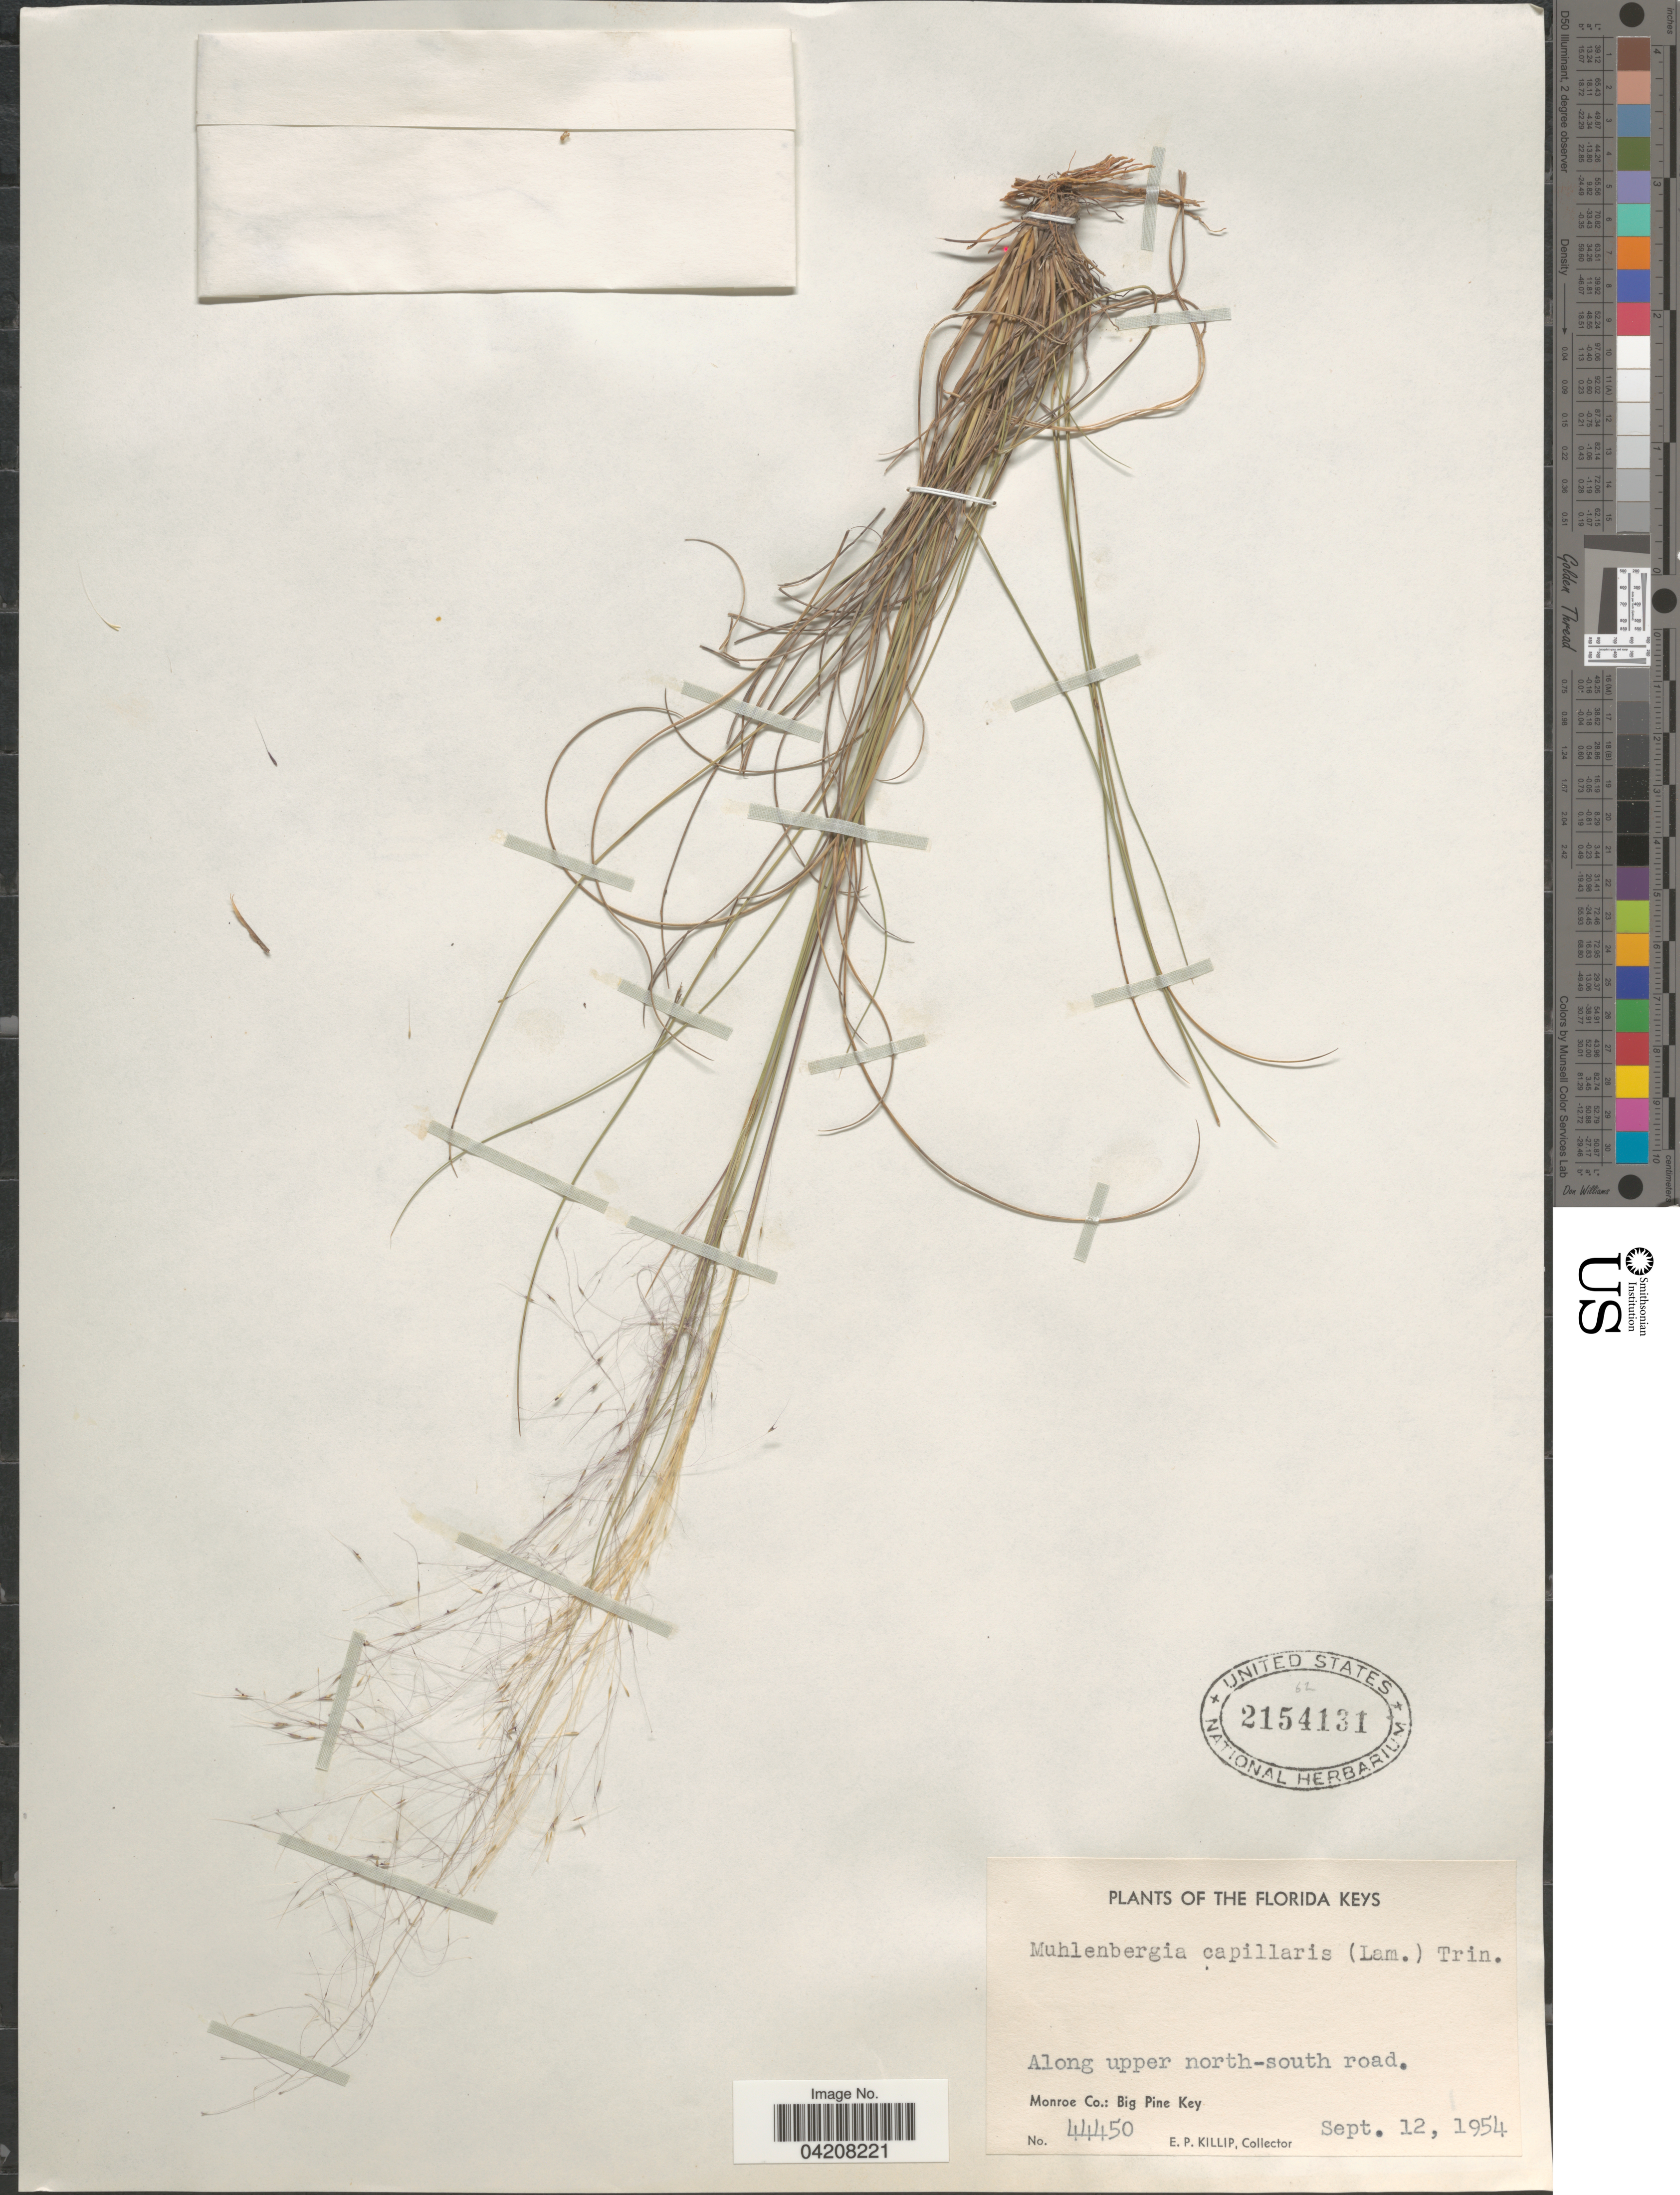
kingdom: Plantae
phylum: Tracheophyta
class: Liliopsida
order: Poales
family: Poaceae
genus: Muhlenbergia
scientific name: Muhlenbergia capillaris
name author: (Lam.) Trin.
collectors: E. P. Killip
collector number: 44450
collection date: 1954-09-12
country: United States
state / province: Florida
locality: Florida Keys. Along upper north-south road. Monroe Co.: Big Pine Key.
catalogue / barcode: US 2154131